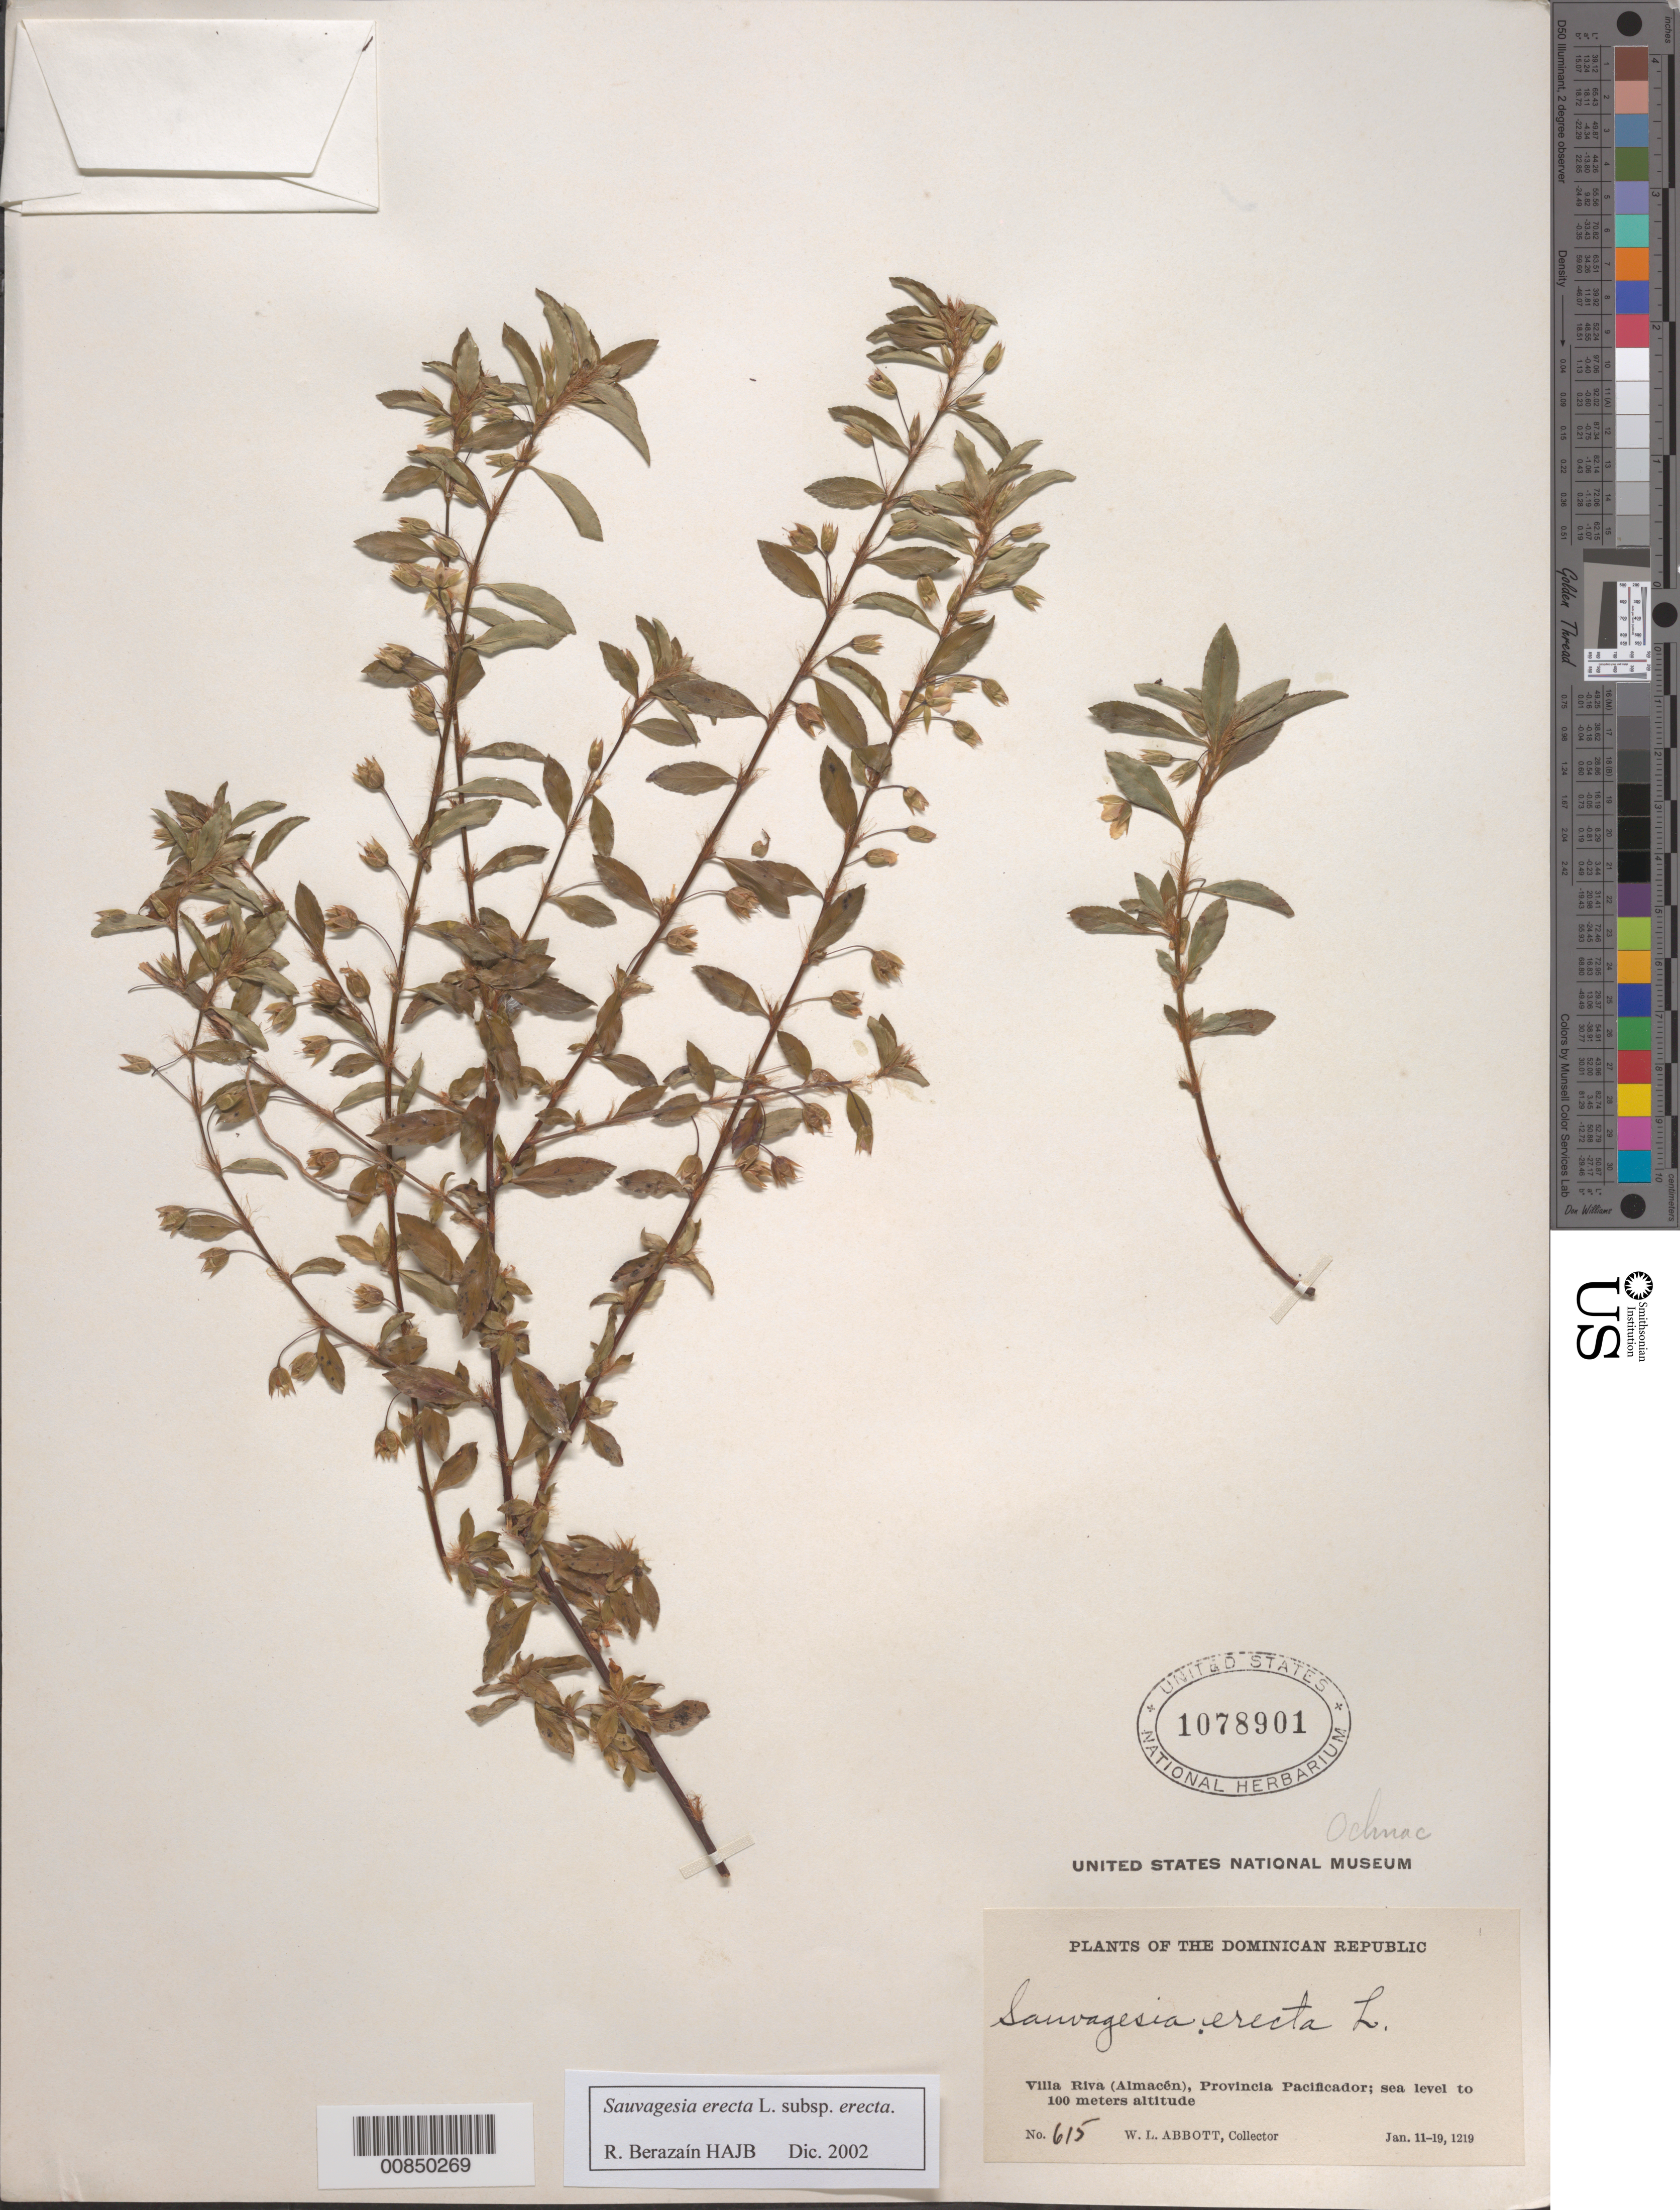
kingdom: Plantae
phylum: Tracheophyta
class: Magnoliopsida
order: Malpighiales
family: Ochnaceae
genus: Sauvagesia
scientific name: Sauvagesia erecta subsp. erecta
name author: L.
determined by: Berazaín, R.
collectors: W. L. Abbott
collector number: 615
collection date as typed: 11 Jan 1912 to 19 Jan 1912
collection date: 1912-01-11/1912-01-19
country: Dominican Republic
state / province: Duarte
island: Hispaniola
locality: Villa Riva (Almacen)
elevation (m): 0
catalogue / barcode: US 1078901